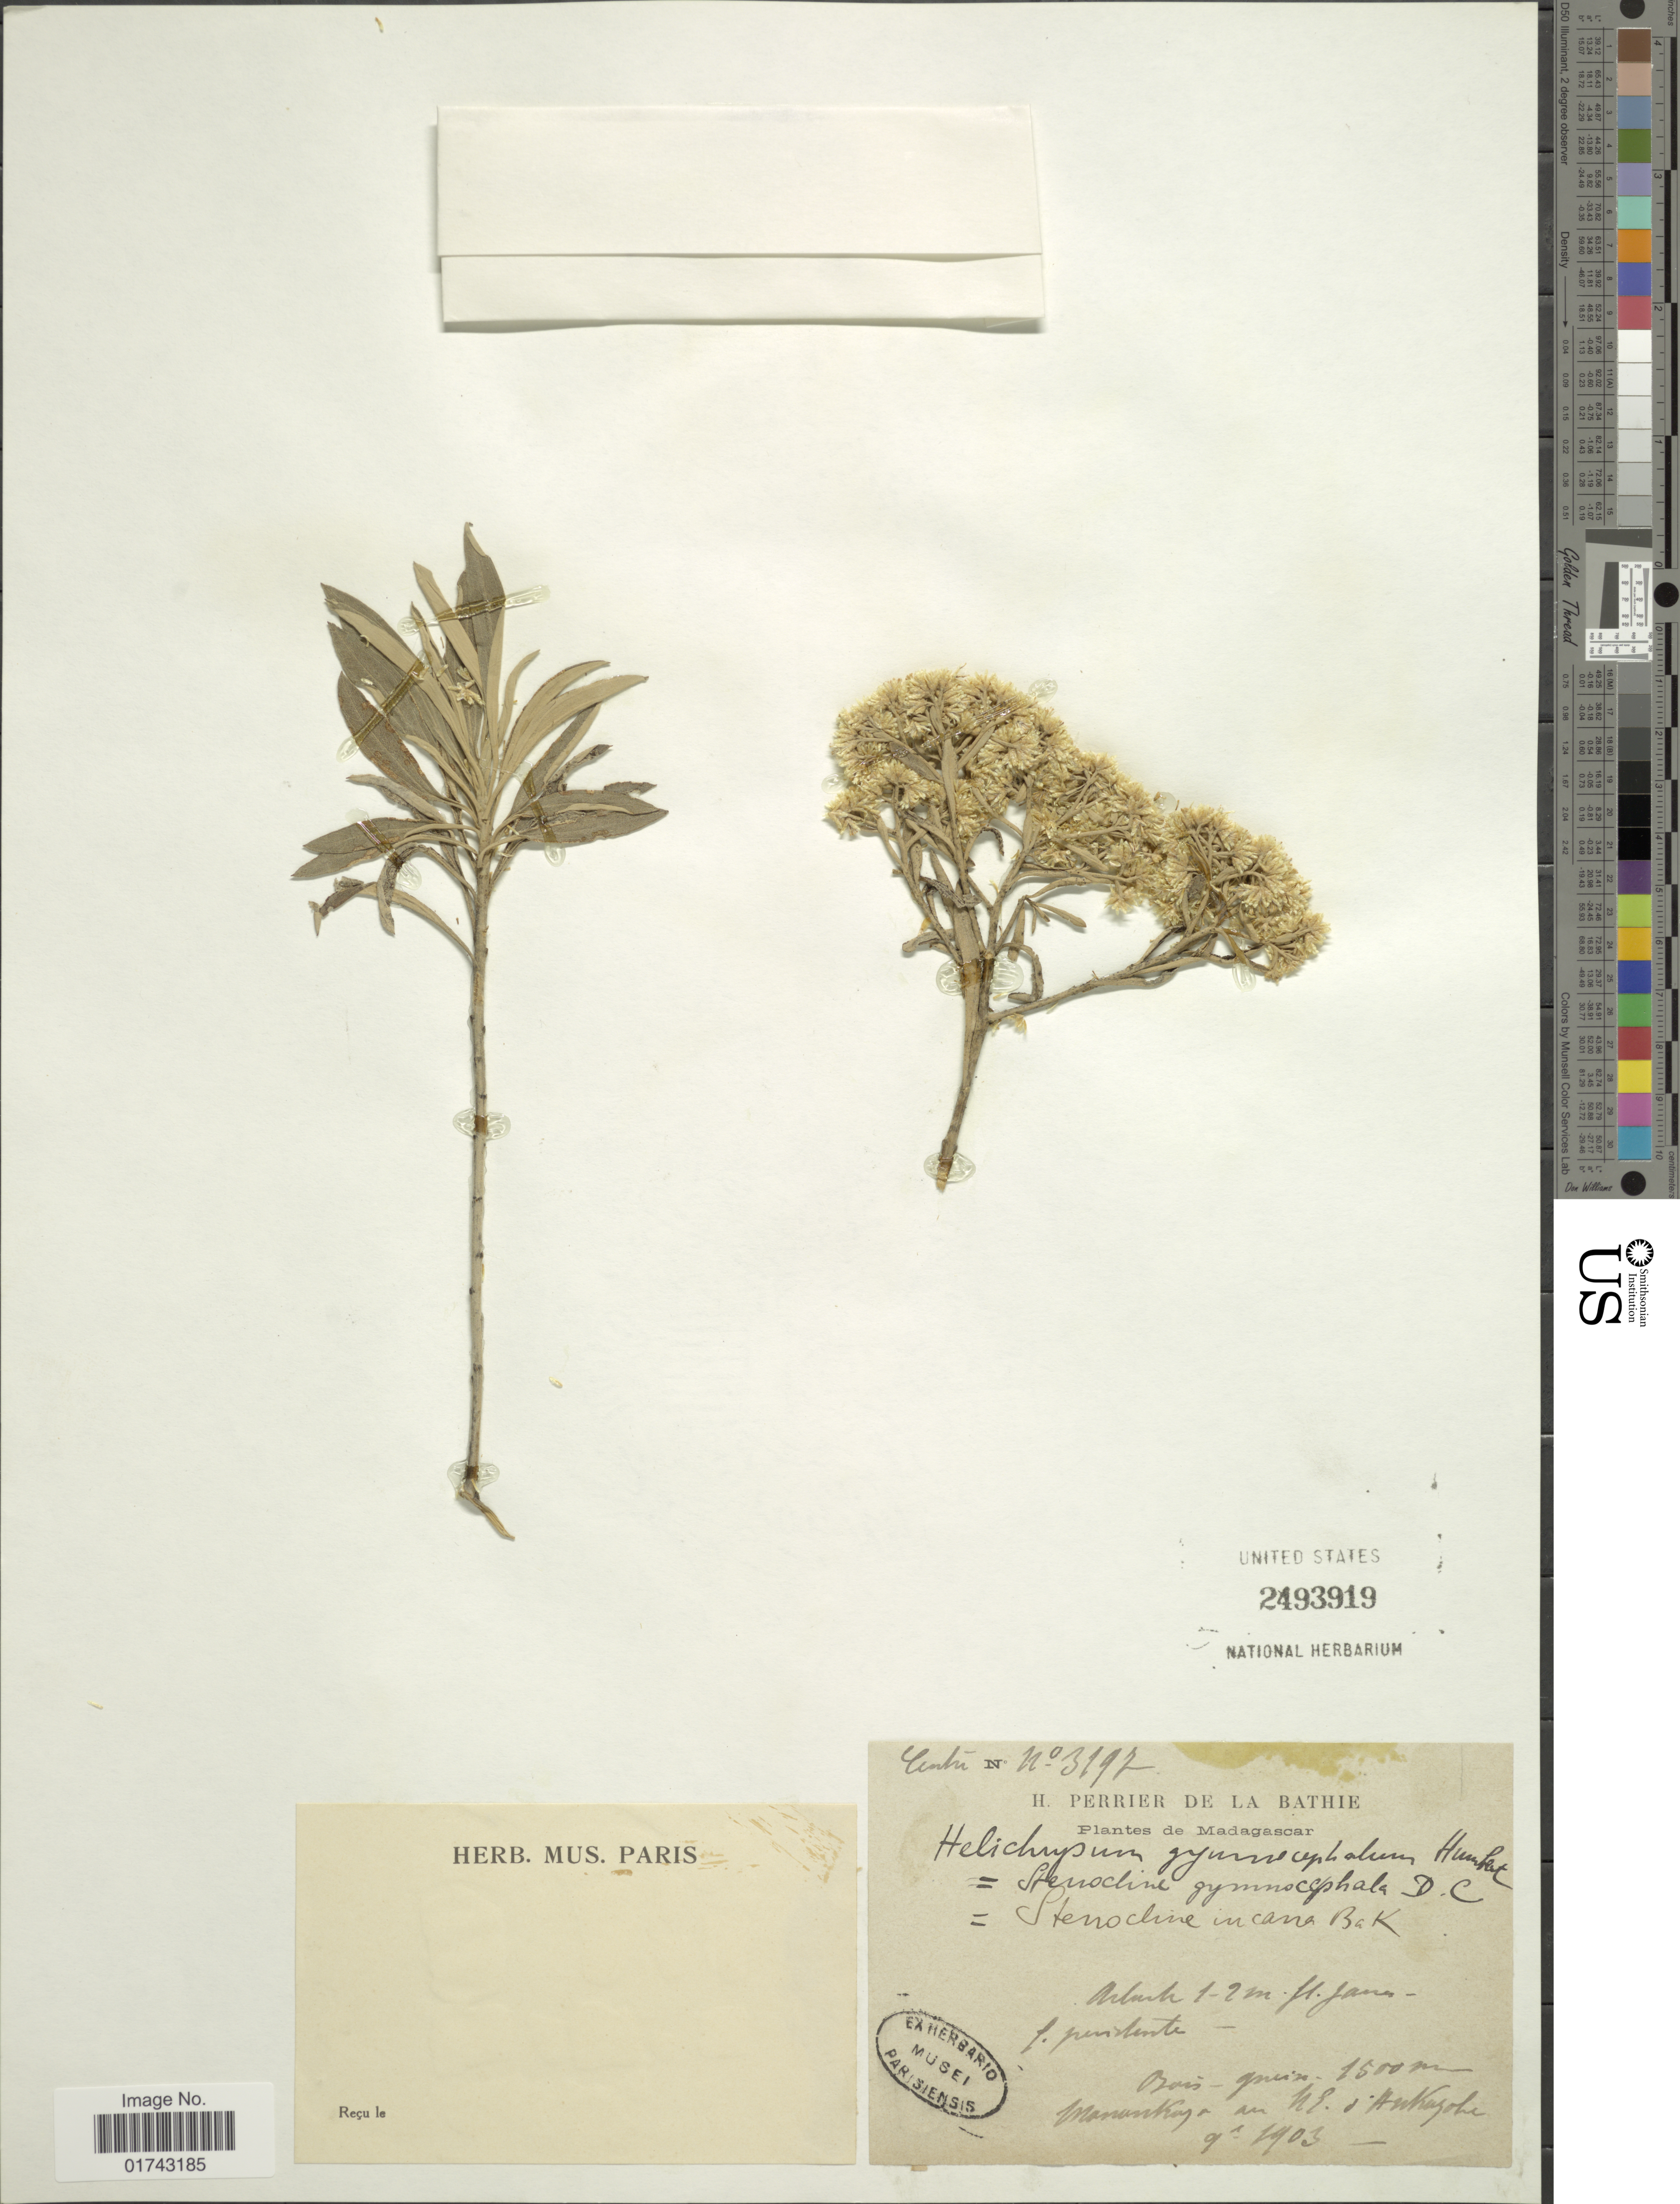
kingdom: Plantae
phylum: Tracheophyta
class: Magnoliopsida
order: Asterales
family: Asteraceae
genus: Helichrysum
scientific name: Helichrysum gymnocephalum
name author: (DC.) Humbert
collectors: H. Perrier de la Bâthie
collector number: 3192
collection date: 1903-09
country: Madagascar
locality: Manankazo an NE d'Ankazobe.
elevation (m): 1500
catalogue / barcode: US 24993919